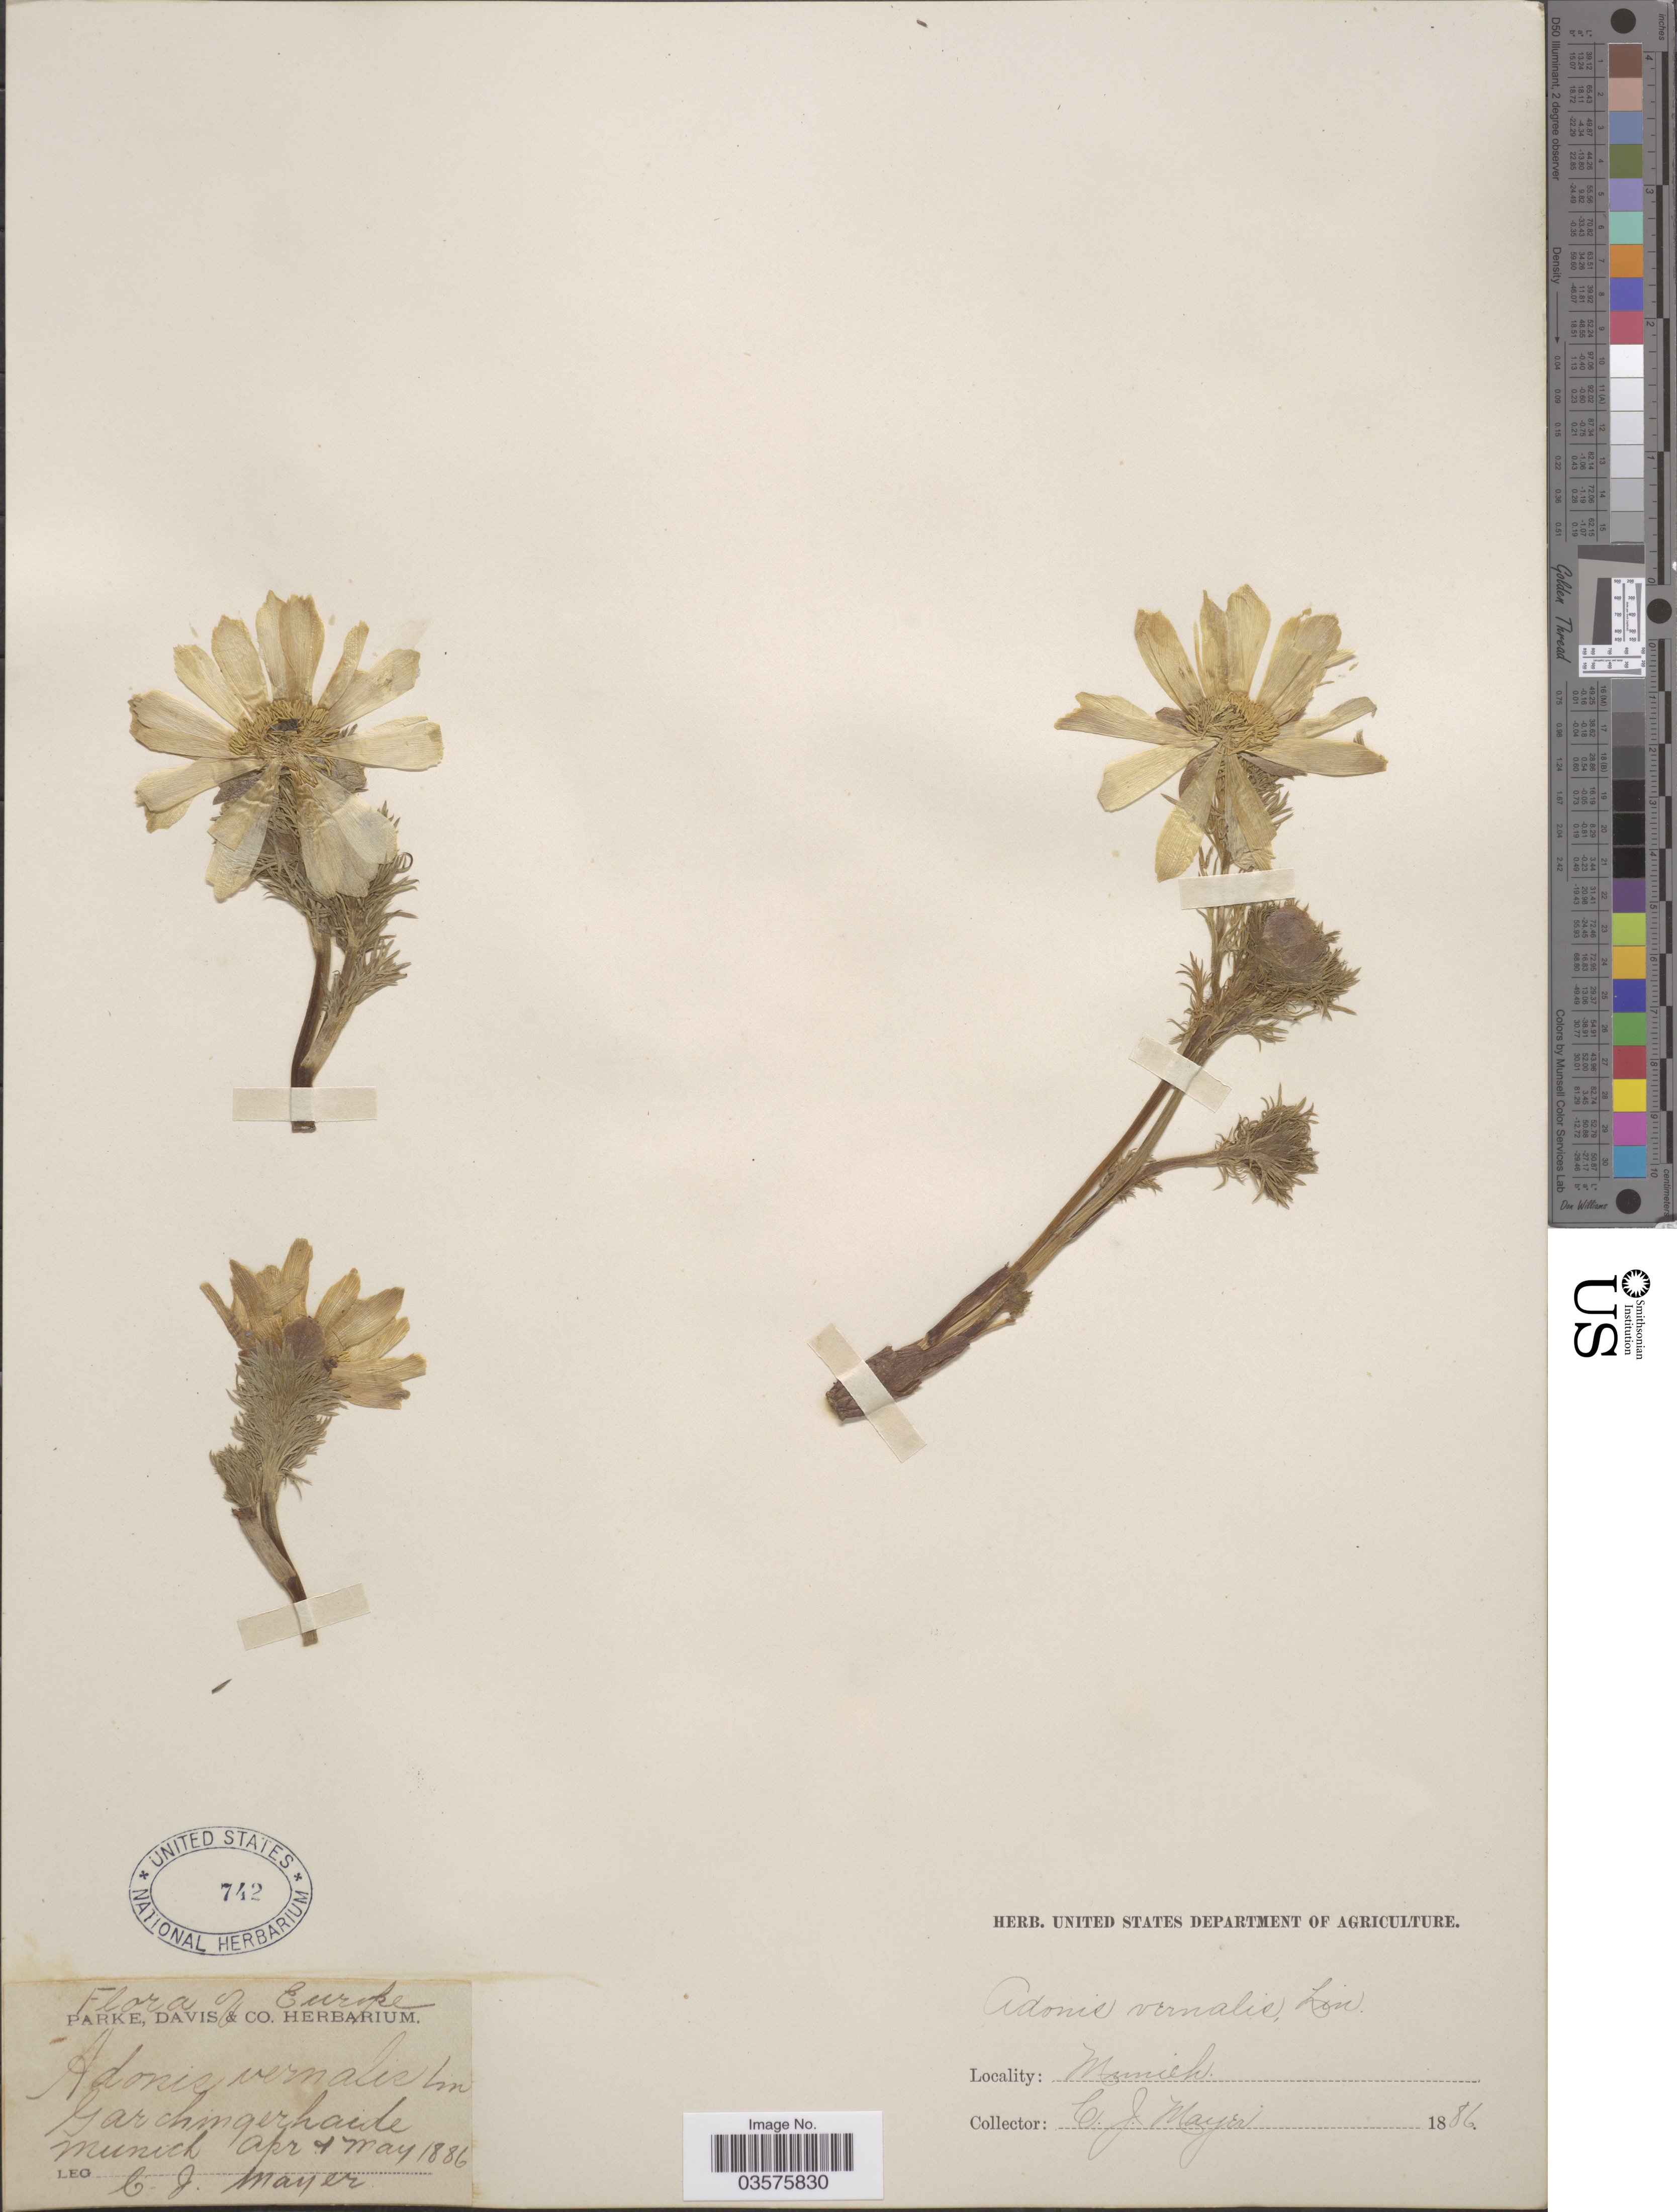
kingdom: Plantae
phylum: Tracheophyta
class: Magnoliopsida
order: Ranunculales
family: Ranunculaceae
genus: Adonis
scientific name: Adonis vernalis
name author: L.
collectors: C. Mayer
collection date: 1886-04/1886-05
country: Germany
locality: Garchingerhaide Munich. Europe.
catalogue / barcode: US 742